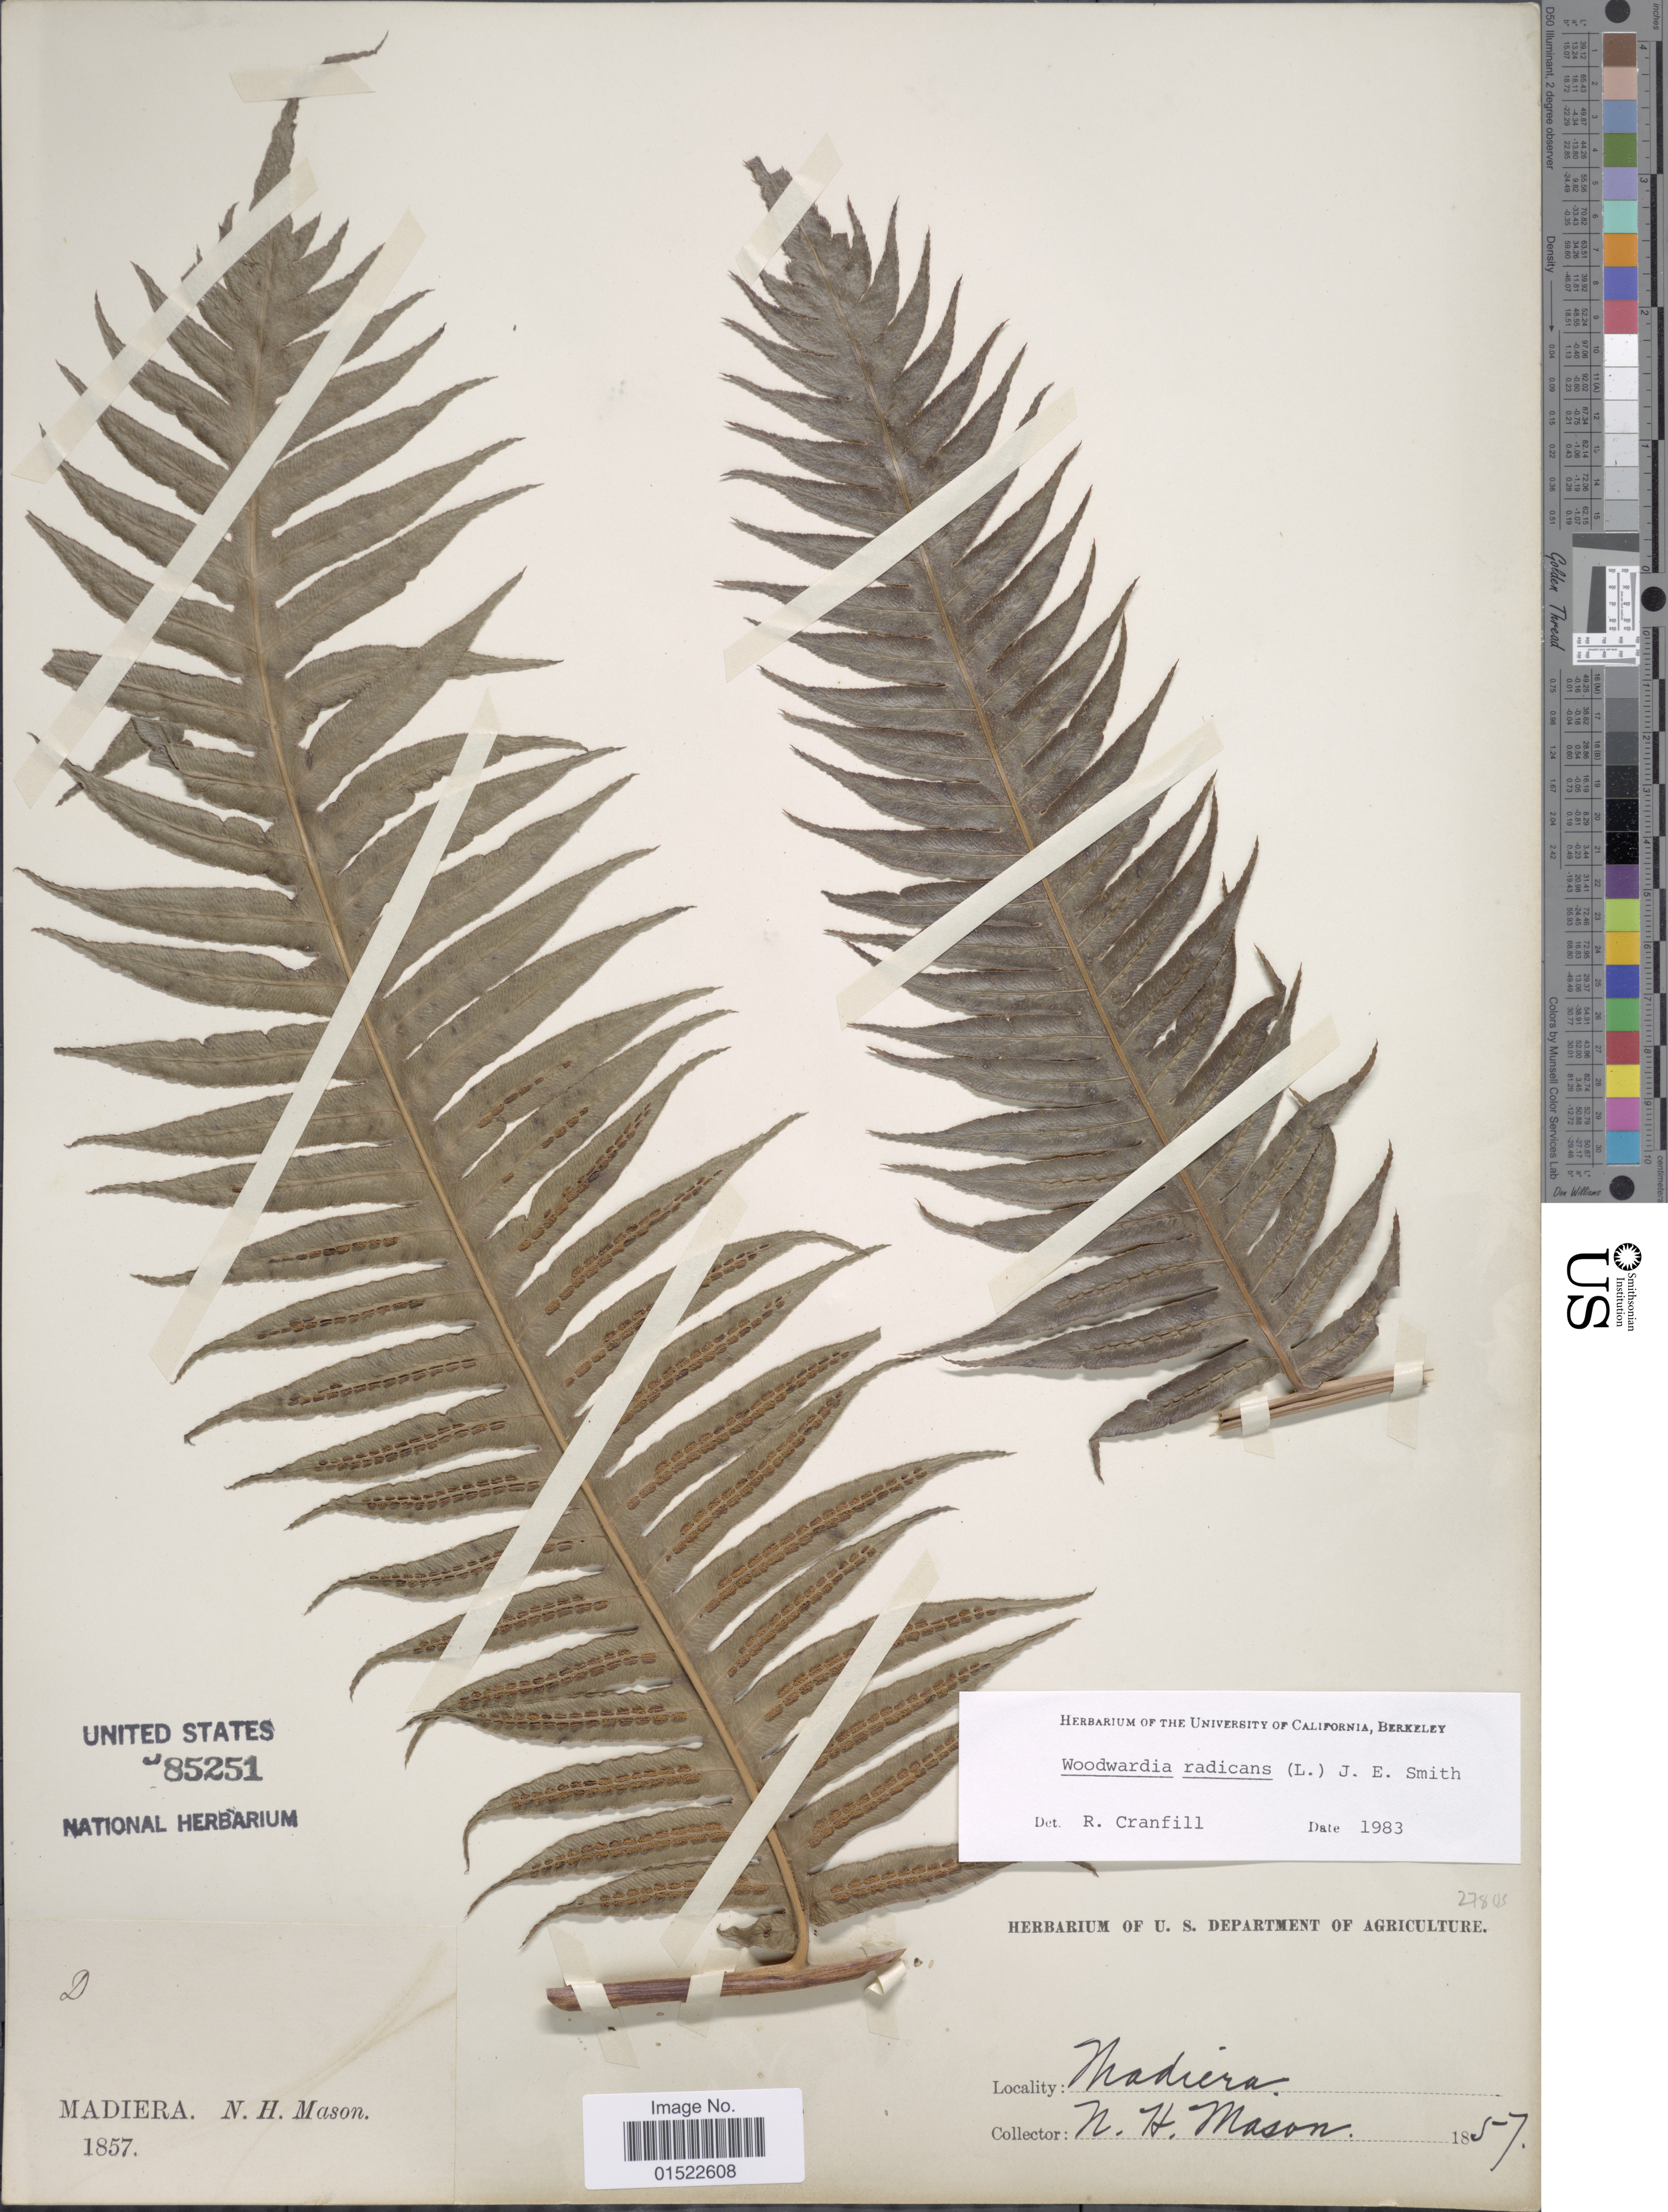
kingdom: Plantae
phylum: Tracheophyta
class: Polypodiopsida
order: Polypodiales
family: Blechnaceae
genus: Woodwardia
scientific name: Woodwardia radicans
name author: (L.) Sm.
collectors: N. Mason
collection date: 1857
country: Portugal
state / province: Madeira (Aut. Reg.)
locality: Madiera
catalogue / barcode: US 85251